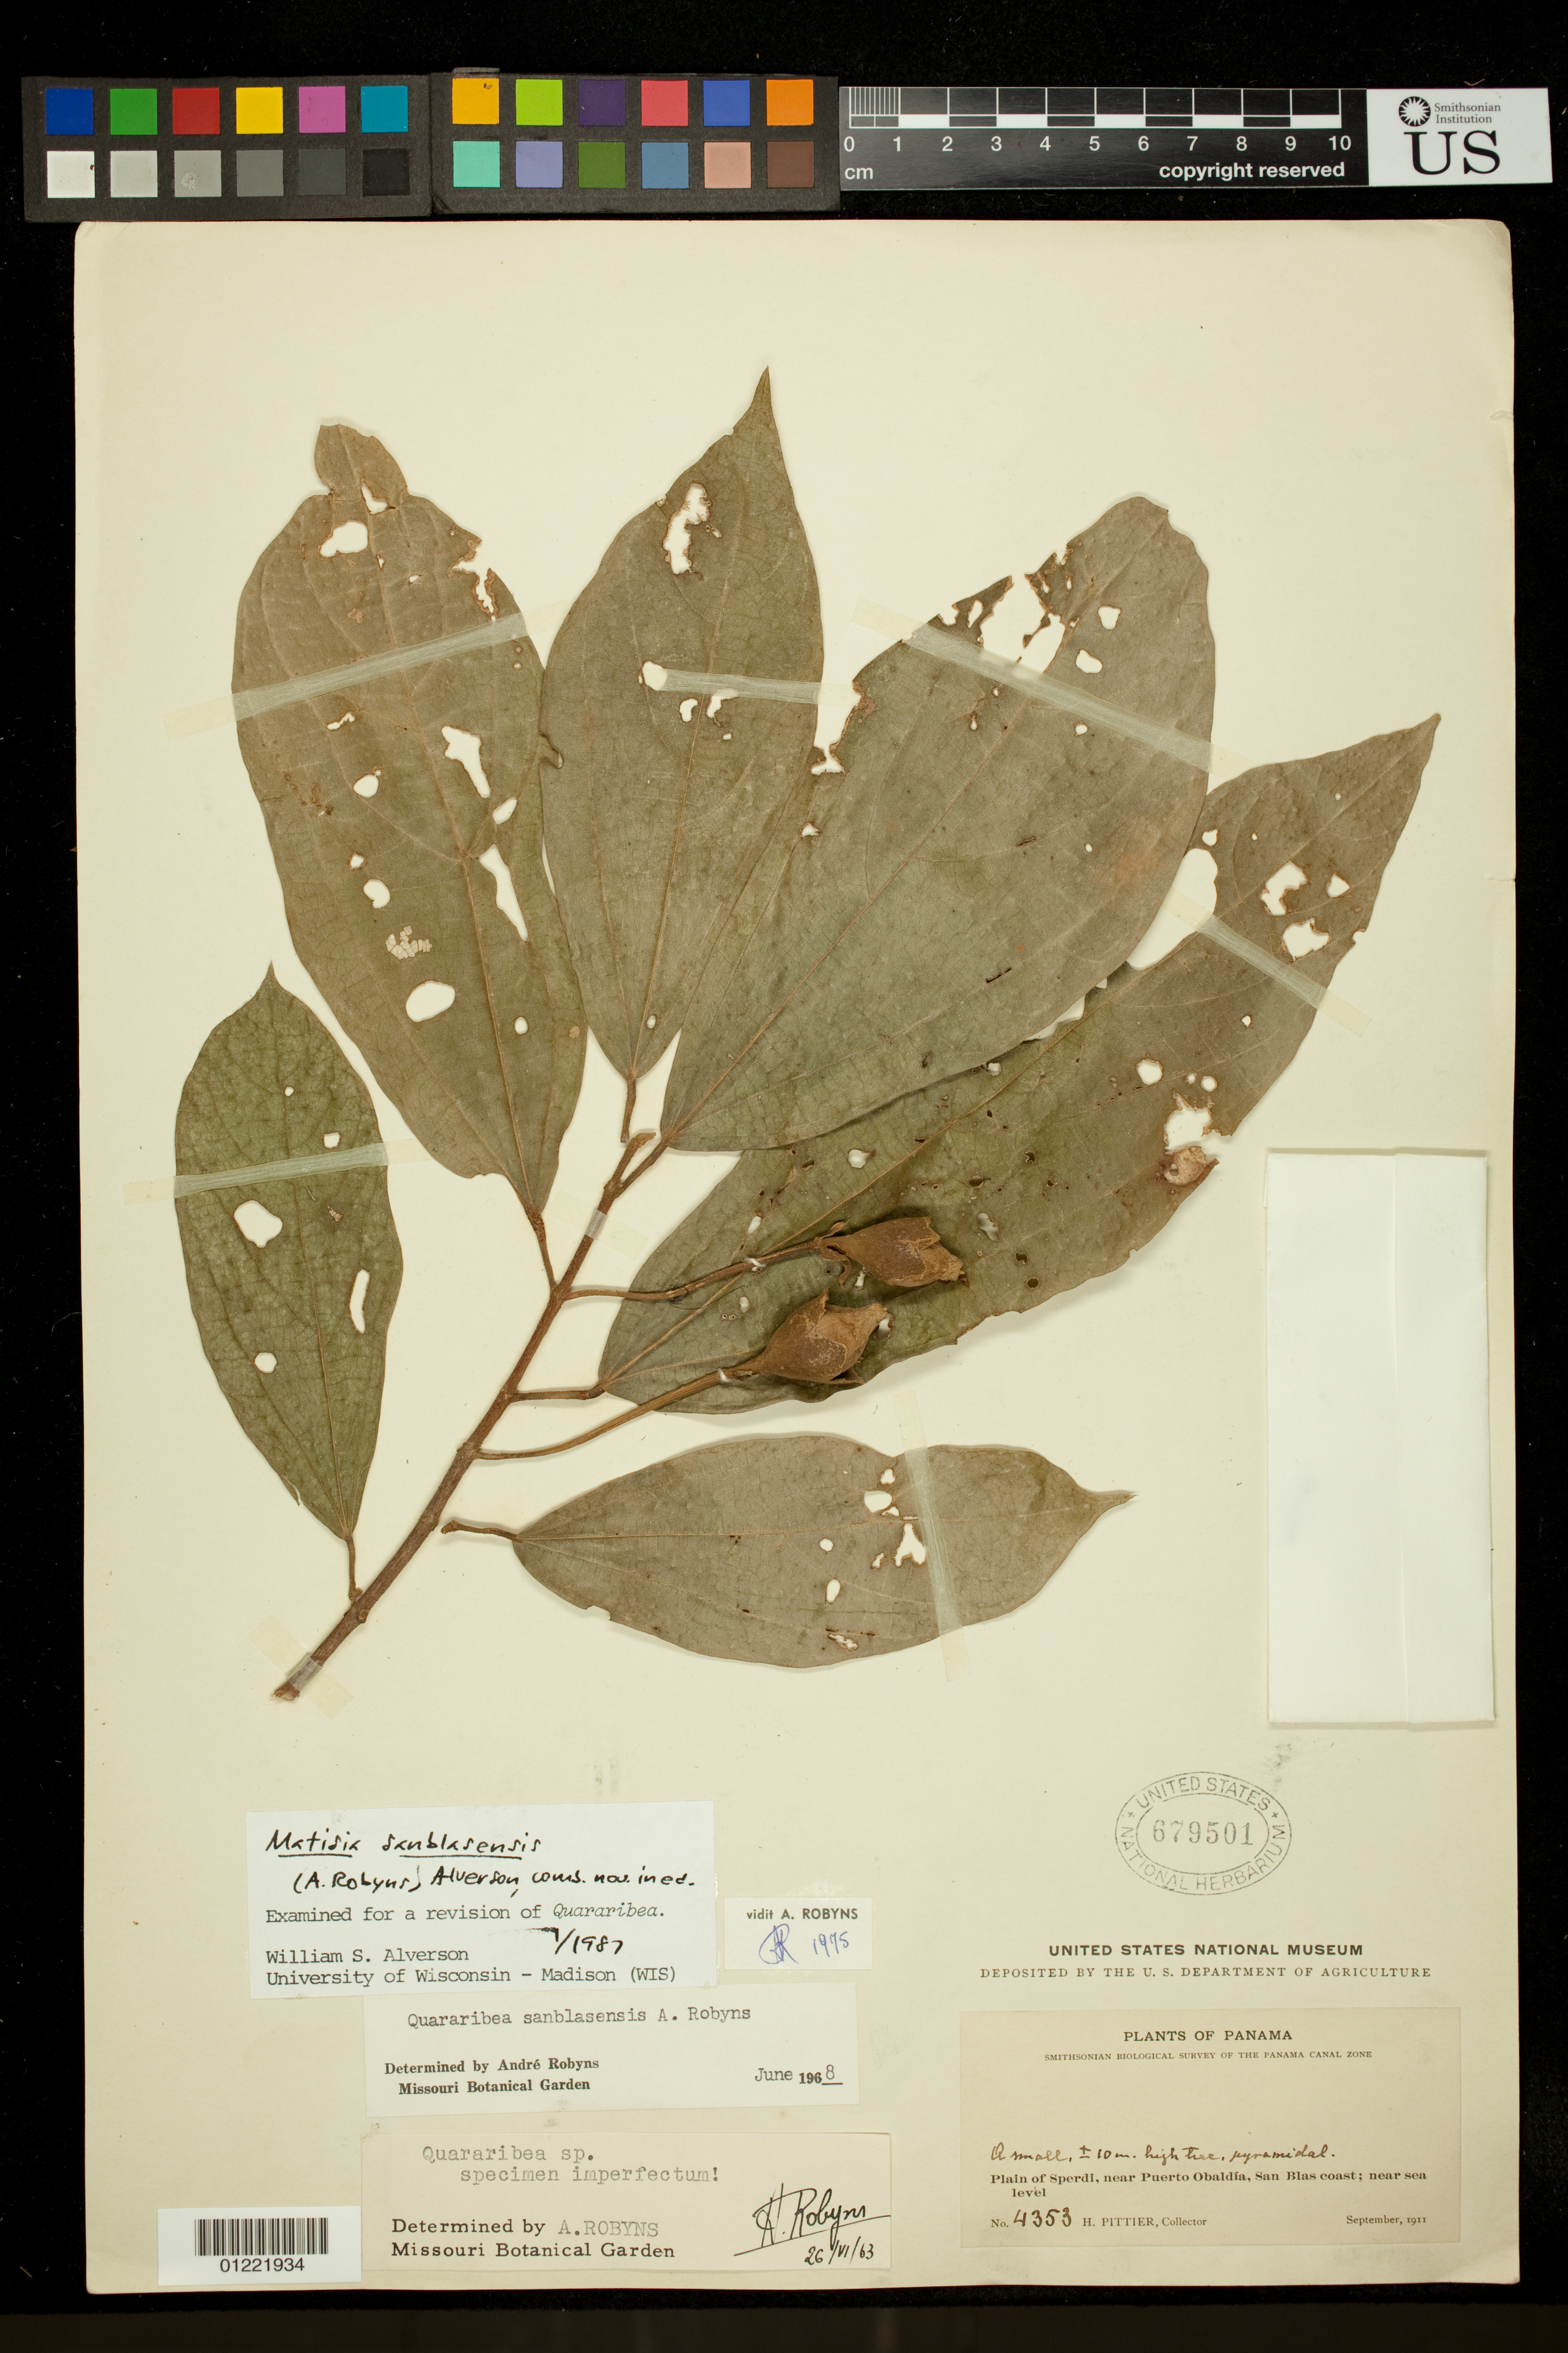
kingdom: Plantae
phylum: Tracheophyta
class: Magnoliopsida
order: Malvales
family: Malvaceae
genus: Matisia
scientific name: Matisia sanblasensis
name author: (A. Robyns) Cuatrec.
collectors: H. F. Pittier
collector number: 4353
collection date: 1911-09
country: Panama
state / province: Kuna Yala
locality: Canal Zone: Plain of Sperdi, near Puerto Obaldia, San Bas coast.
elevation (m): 0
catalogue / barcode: US 679501